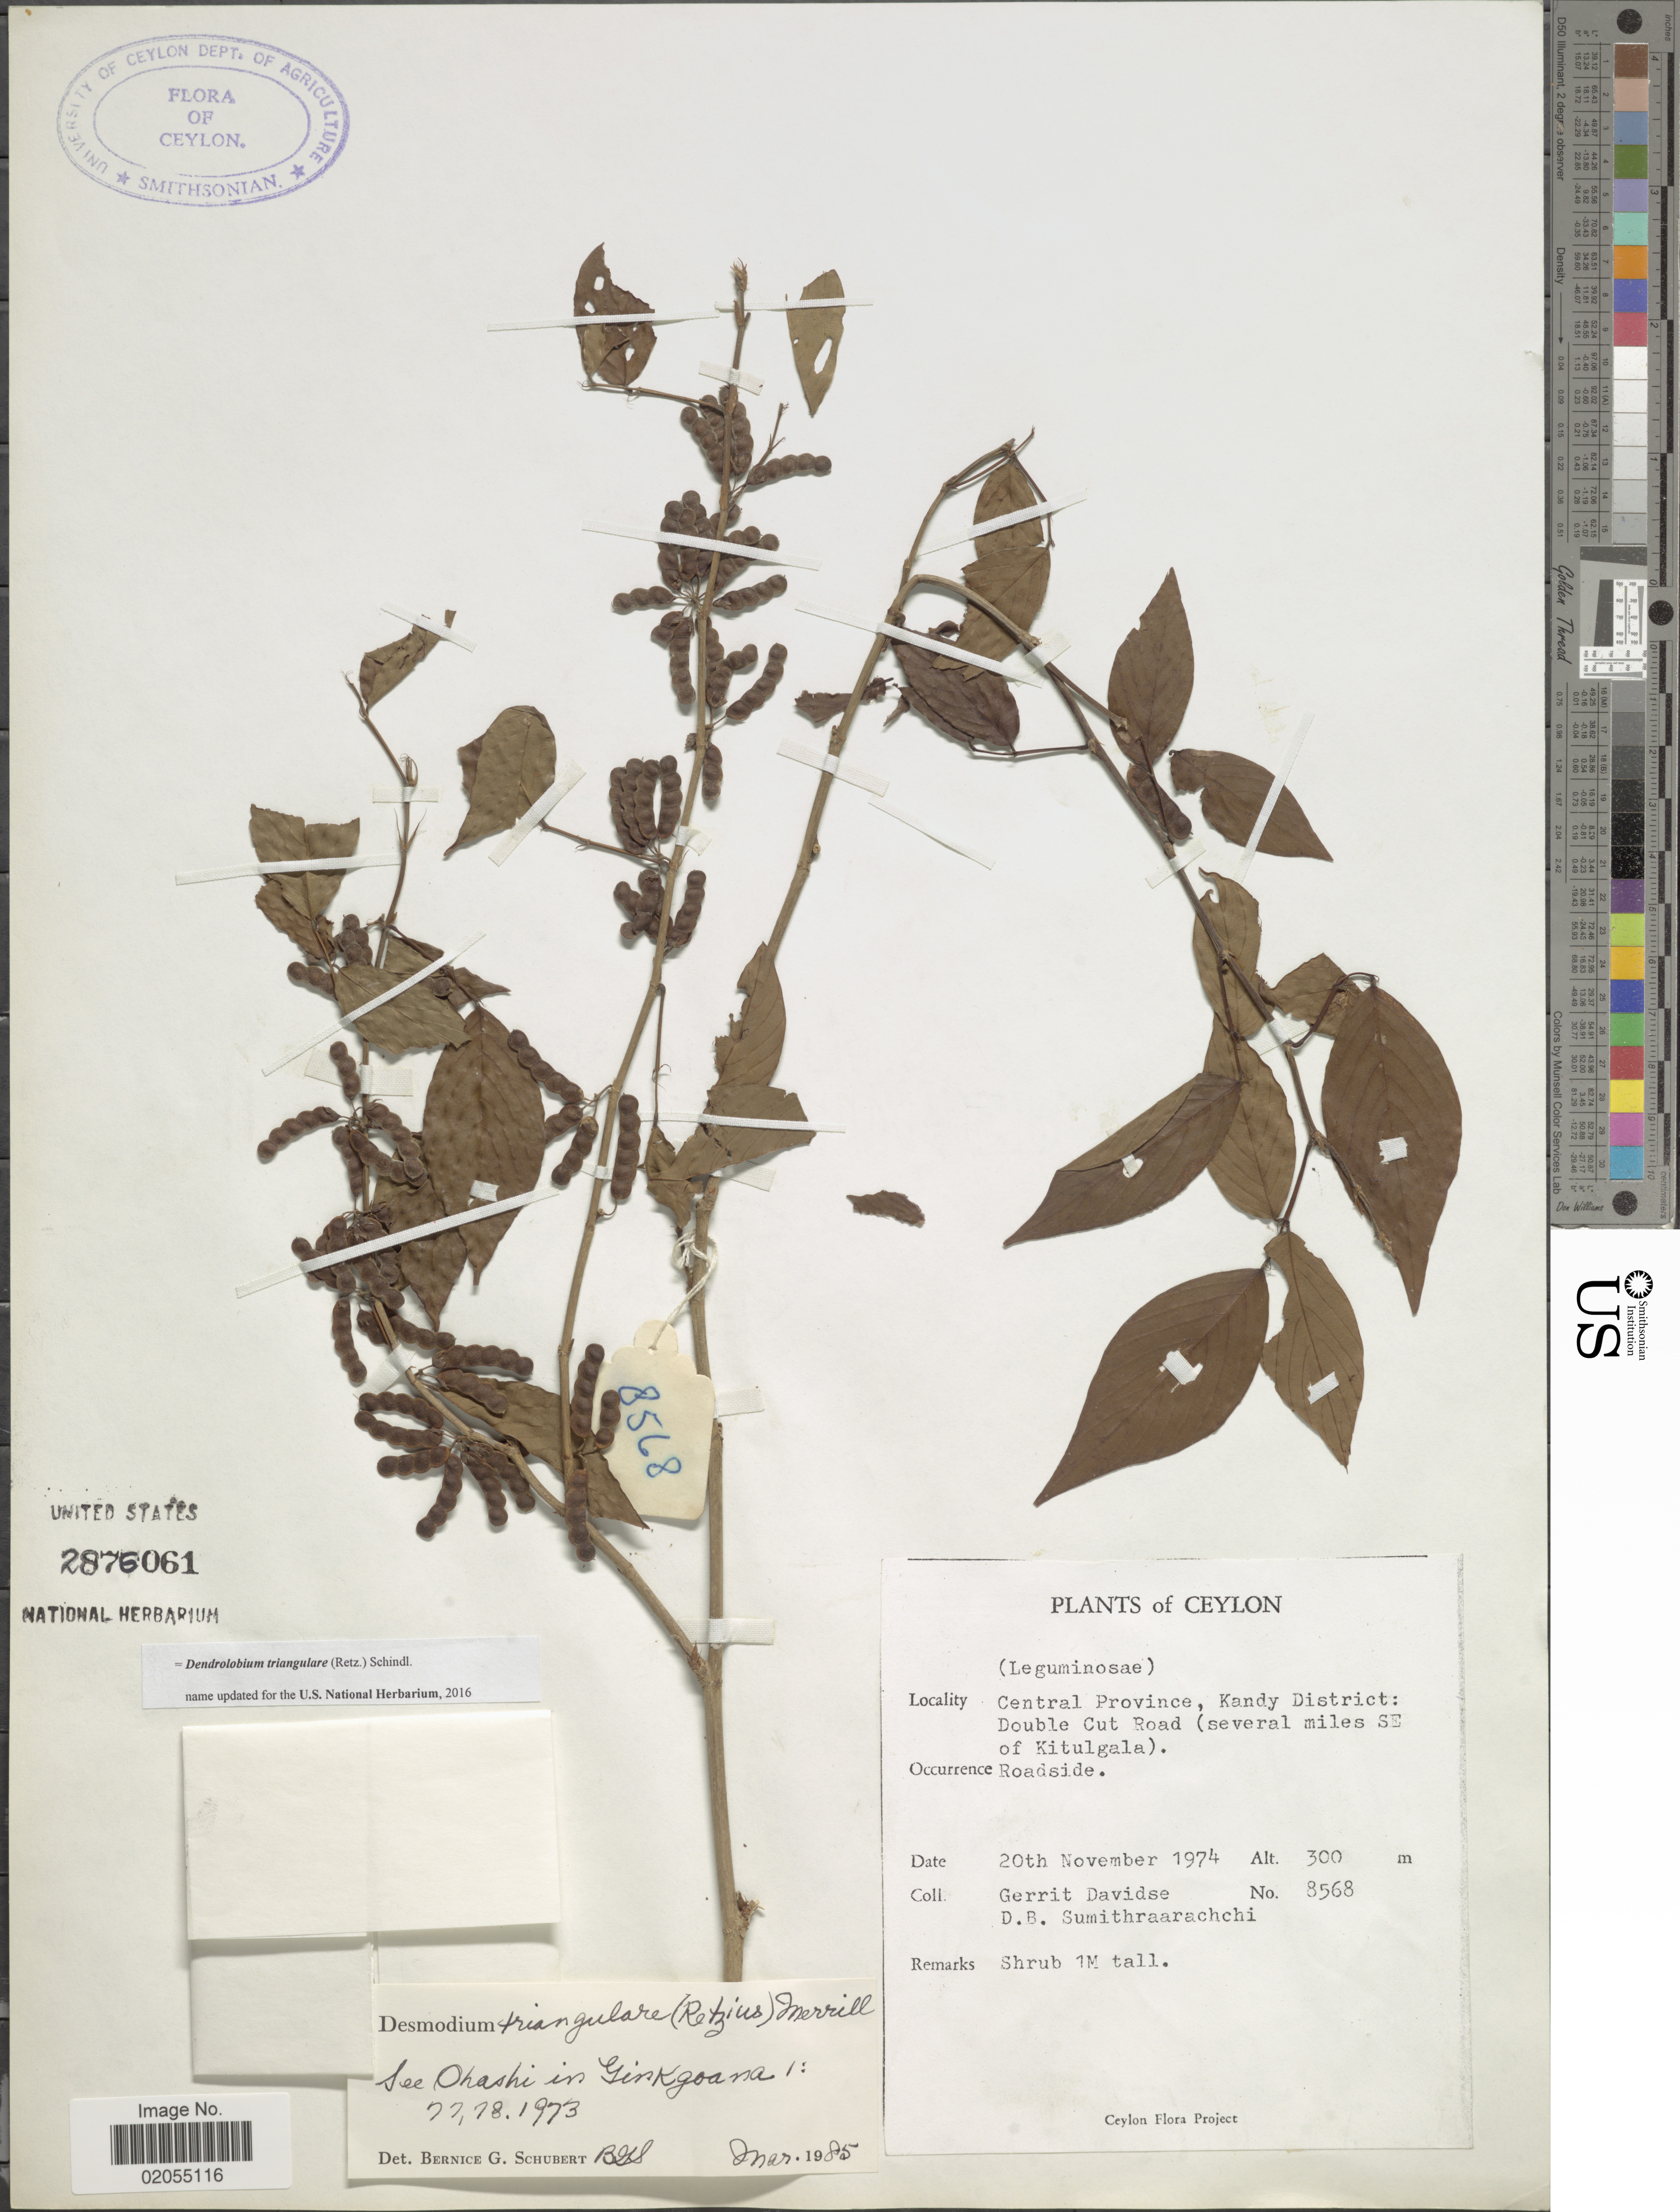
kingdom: Plantae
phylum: Tracheophyta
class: Magnoliopsida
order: Fabales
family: Fabaceae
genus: Dendrolobium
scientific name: Dendrolobium triangulare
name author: (Retz.) Schindl.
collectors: G. Davidse & D. B. Sumithraarachchi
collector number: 8568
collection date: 1974-11-20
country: Sri Lanka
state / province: Central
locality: Ceylon. Central Province, Kandy District: Double Cut Road (several miles SE of Kitulgala)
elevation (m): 300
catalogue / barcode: US 2876061